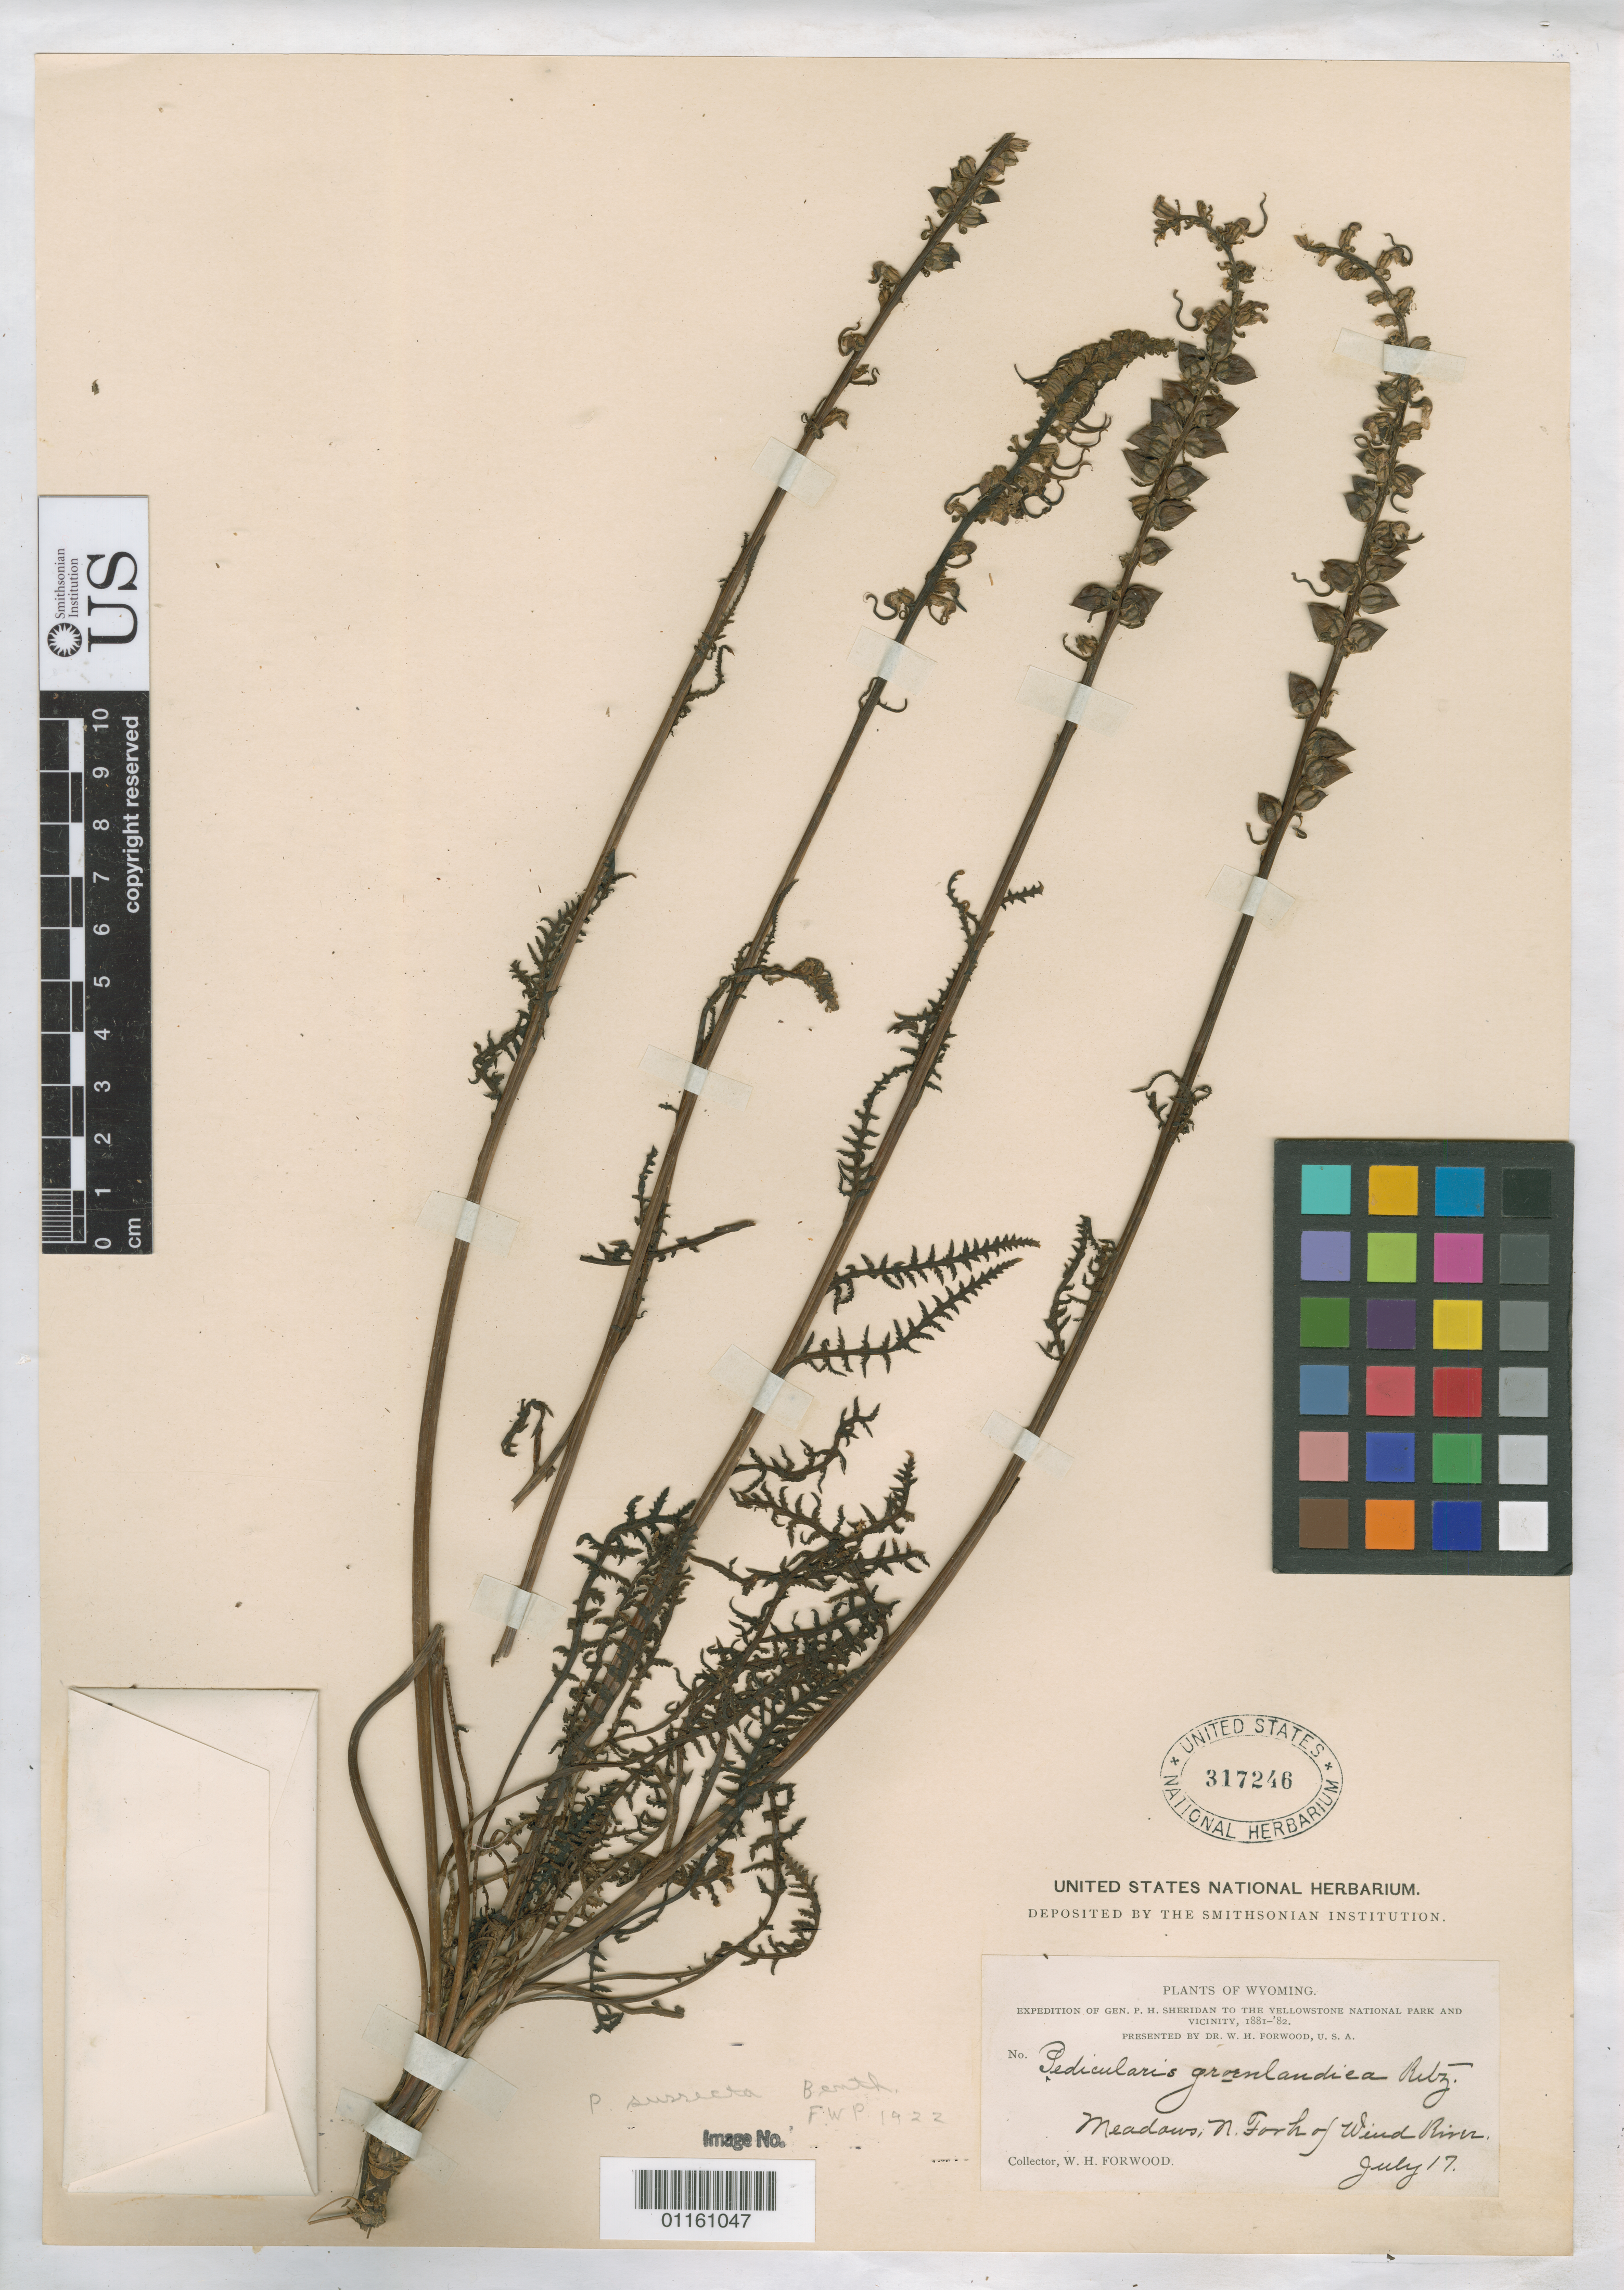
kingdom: Plantae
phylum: Tracheophyta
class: Magnoliopsida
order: Lamiales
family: Orobanchaceae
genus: Pedicularis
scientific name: Pedicularis groenlandica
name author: Retz.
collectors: W. Forwood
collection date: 1881-07-17 or 1882-07-17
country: United States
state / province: Wyoming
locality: N. Fork of Wind River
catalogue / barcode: US 317246